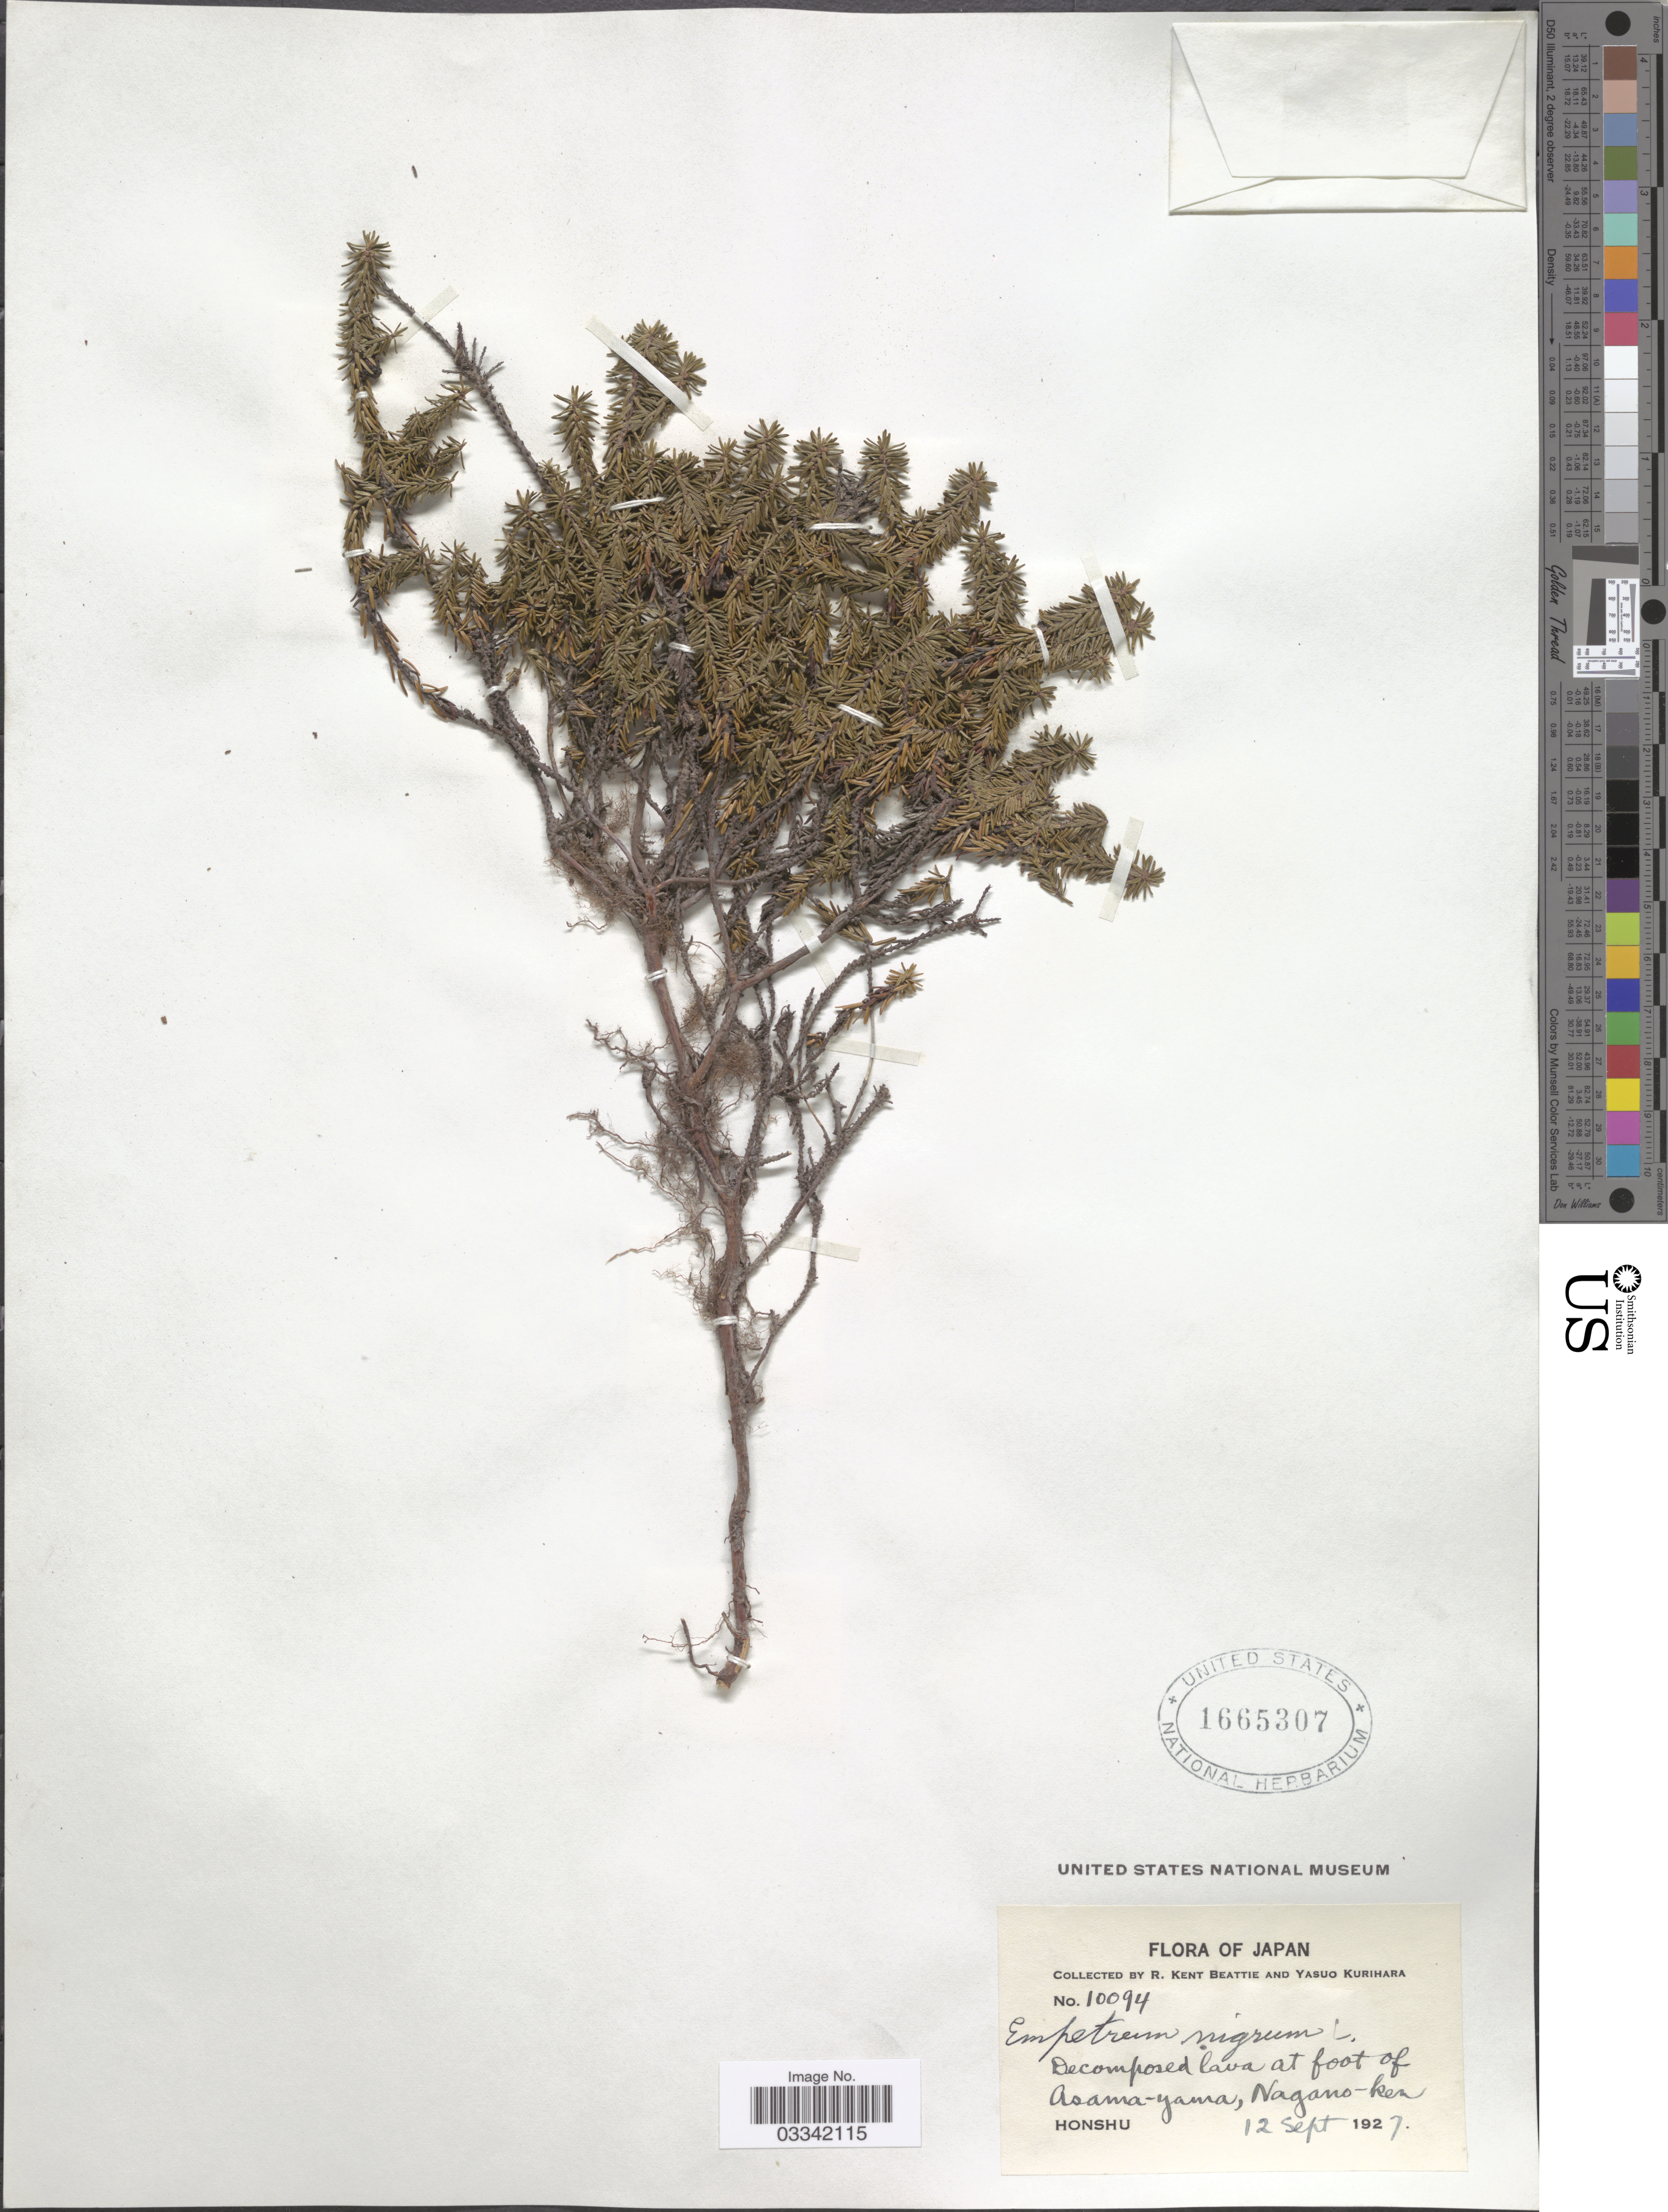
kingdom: Plantae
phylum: Tracheophyta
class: Magnoliopsida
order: Ericales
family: Ericaceae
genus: Empetrum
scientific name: Empetrum nigrum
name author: L.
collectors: R. K. Beattie & Y. Kurihara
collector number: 10094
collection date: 1927-09-12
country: Japan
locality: Decomposed lava at foot of Asama-yama, Nagano-ken, Honshu.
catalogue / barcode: US 1665307